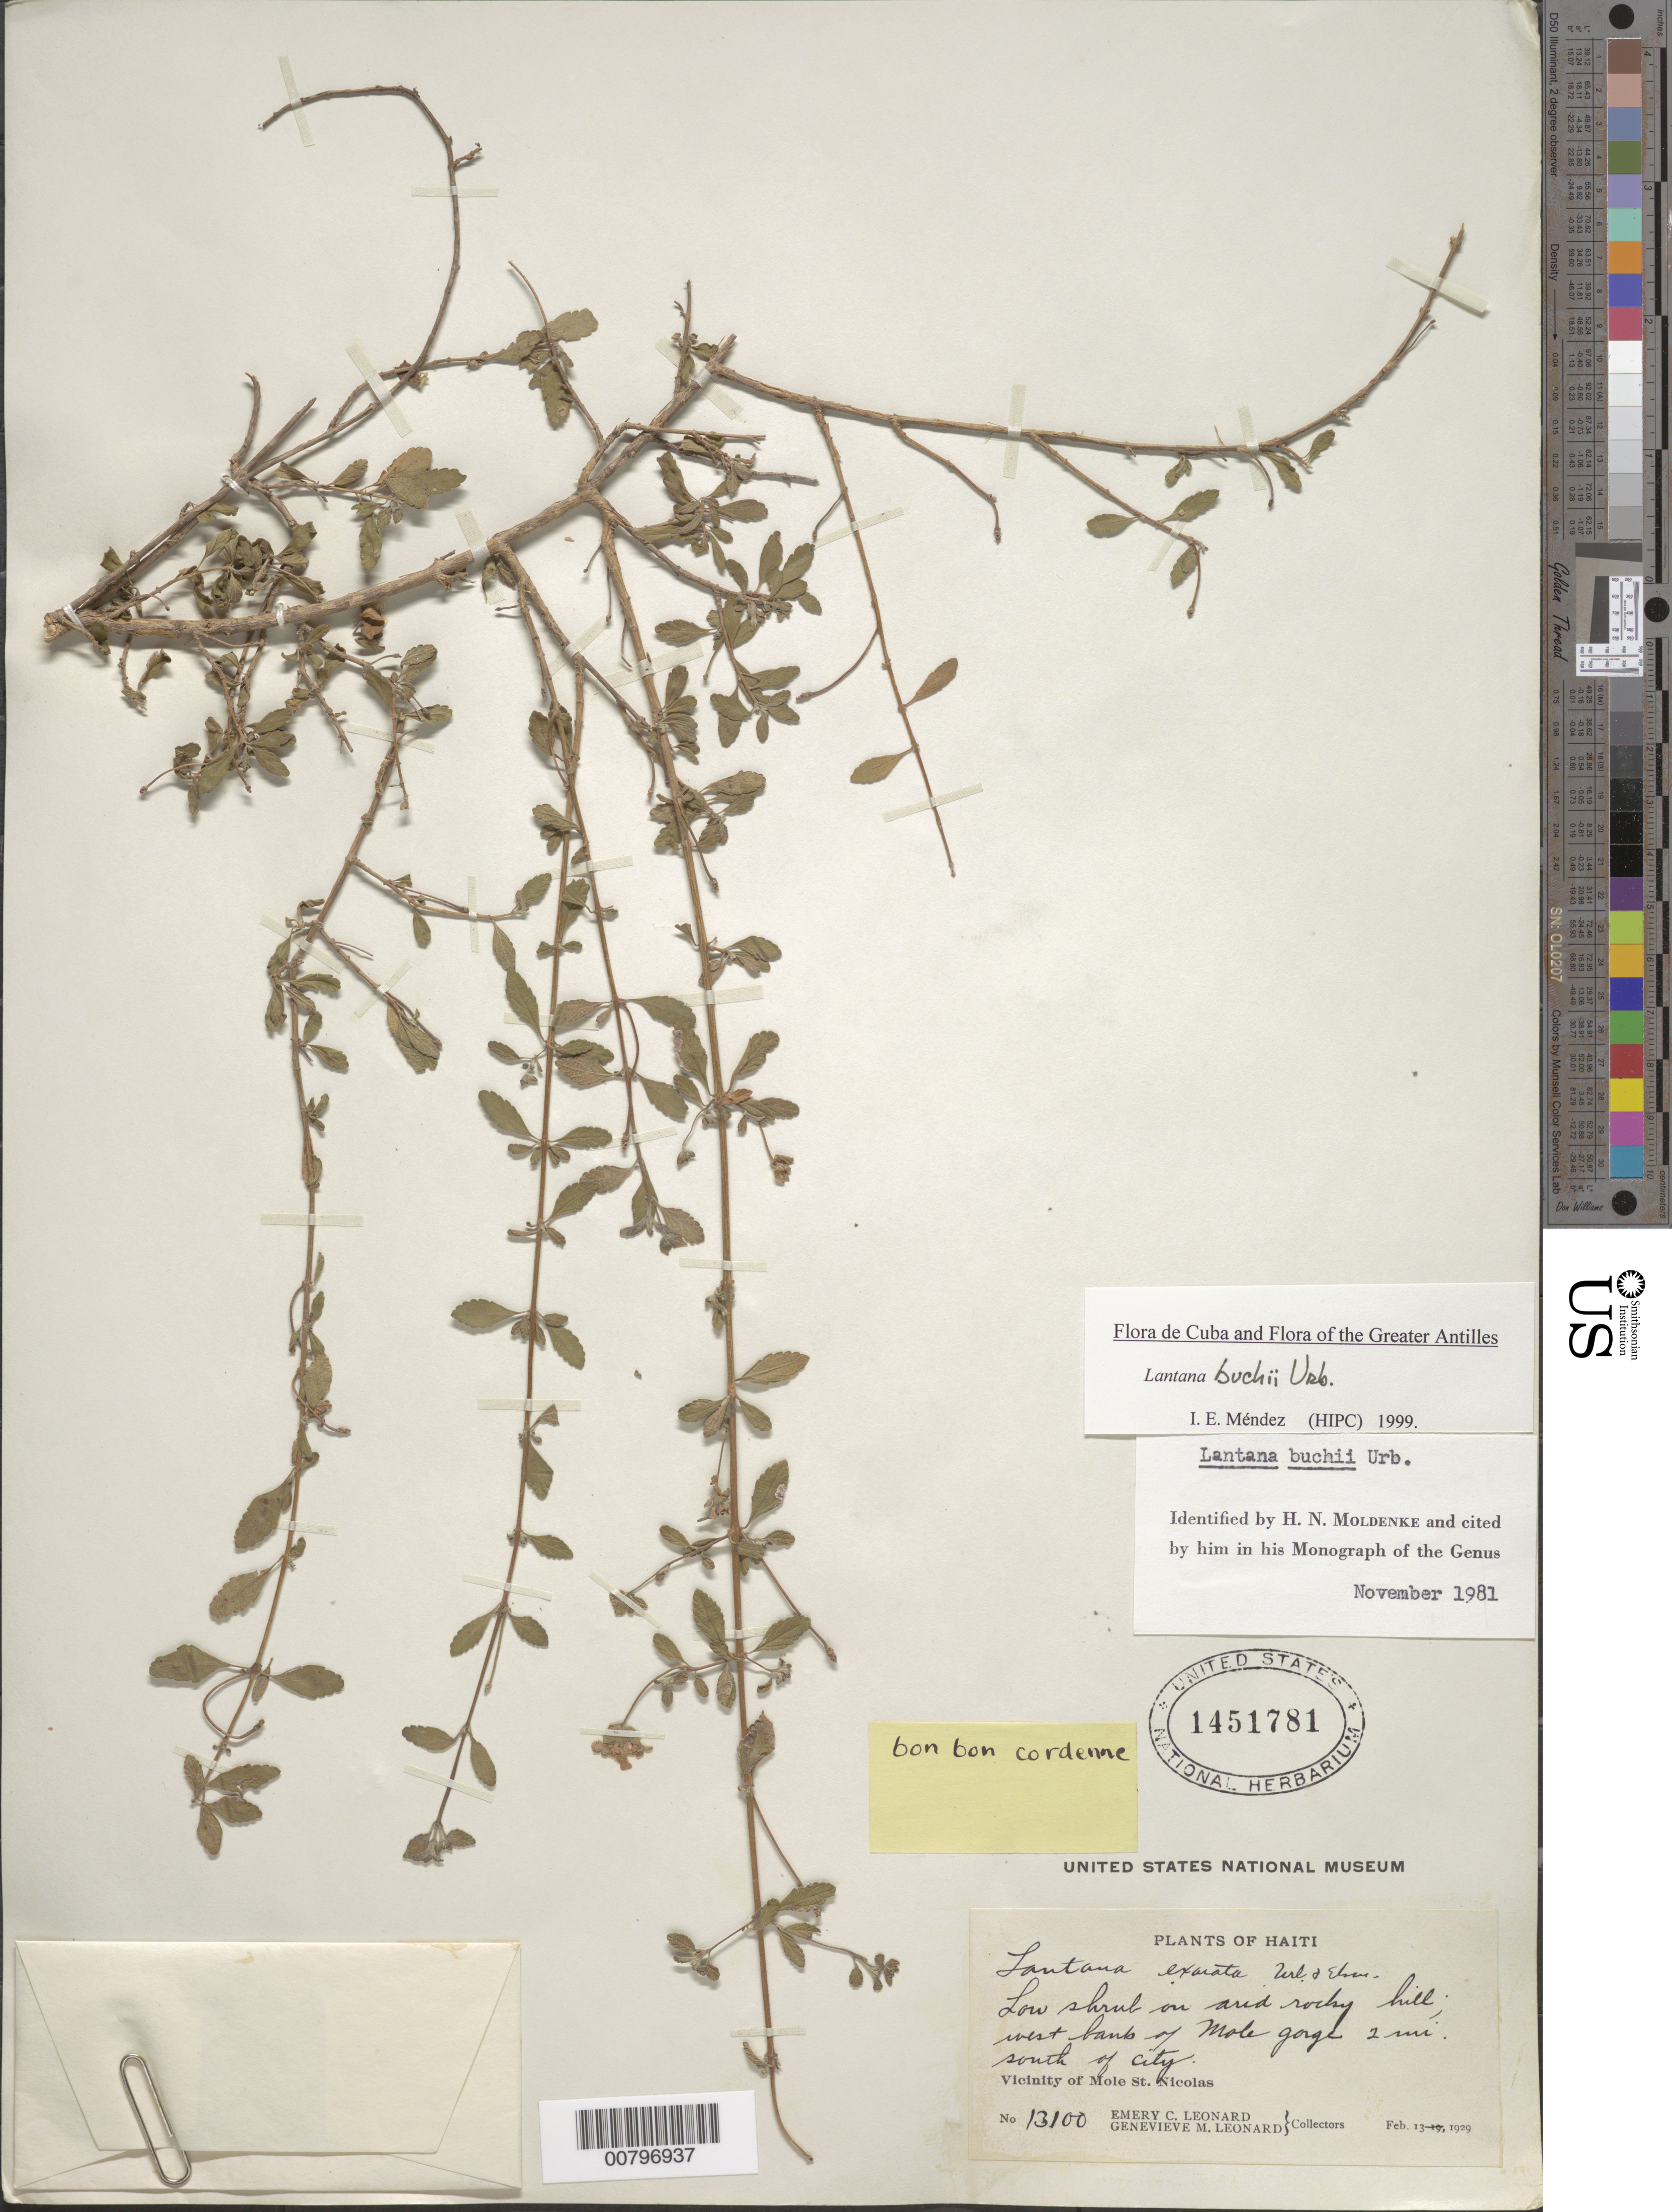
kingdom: Plantae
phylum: Tracheophyta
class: Magnoliopsida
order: Lamiales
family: Verbenaceae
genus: Lantana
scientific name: Lantana buchii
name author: Urb.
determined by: Méndez, Isidro E., (HIPC)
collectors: E. C. Leonard & G. M. Leonard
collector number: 13100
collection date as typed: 13 Feb 1929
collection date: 1929-02-13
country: Haiti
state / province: Nord-Ouest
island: Hispaniola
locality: Vicinity of Mole St. Nicolas. West banks of Mole Gorge, 2 miles South of city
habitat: On arid rocky hill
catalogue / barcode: US 1451781